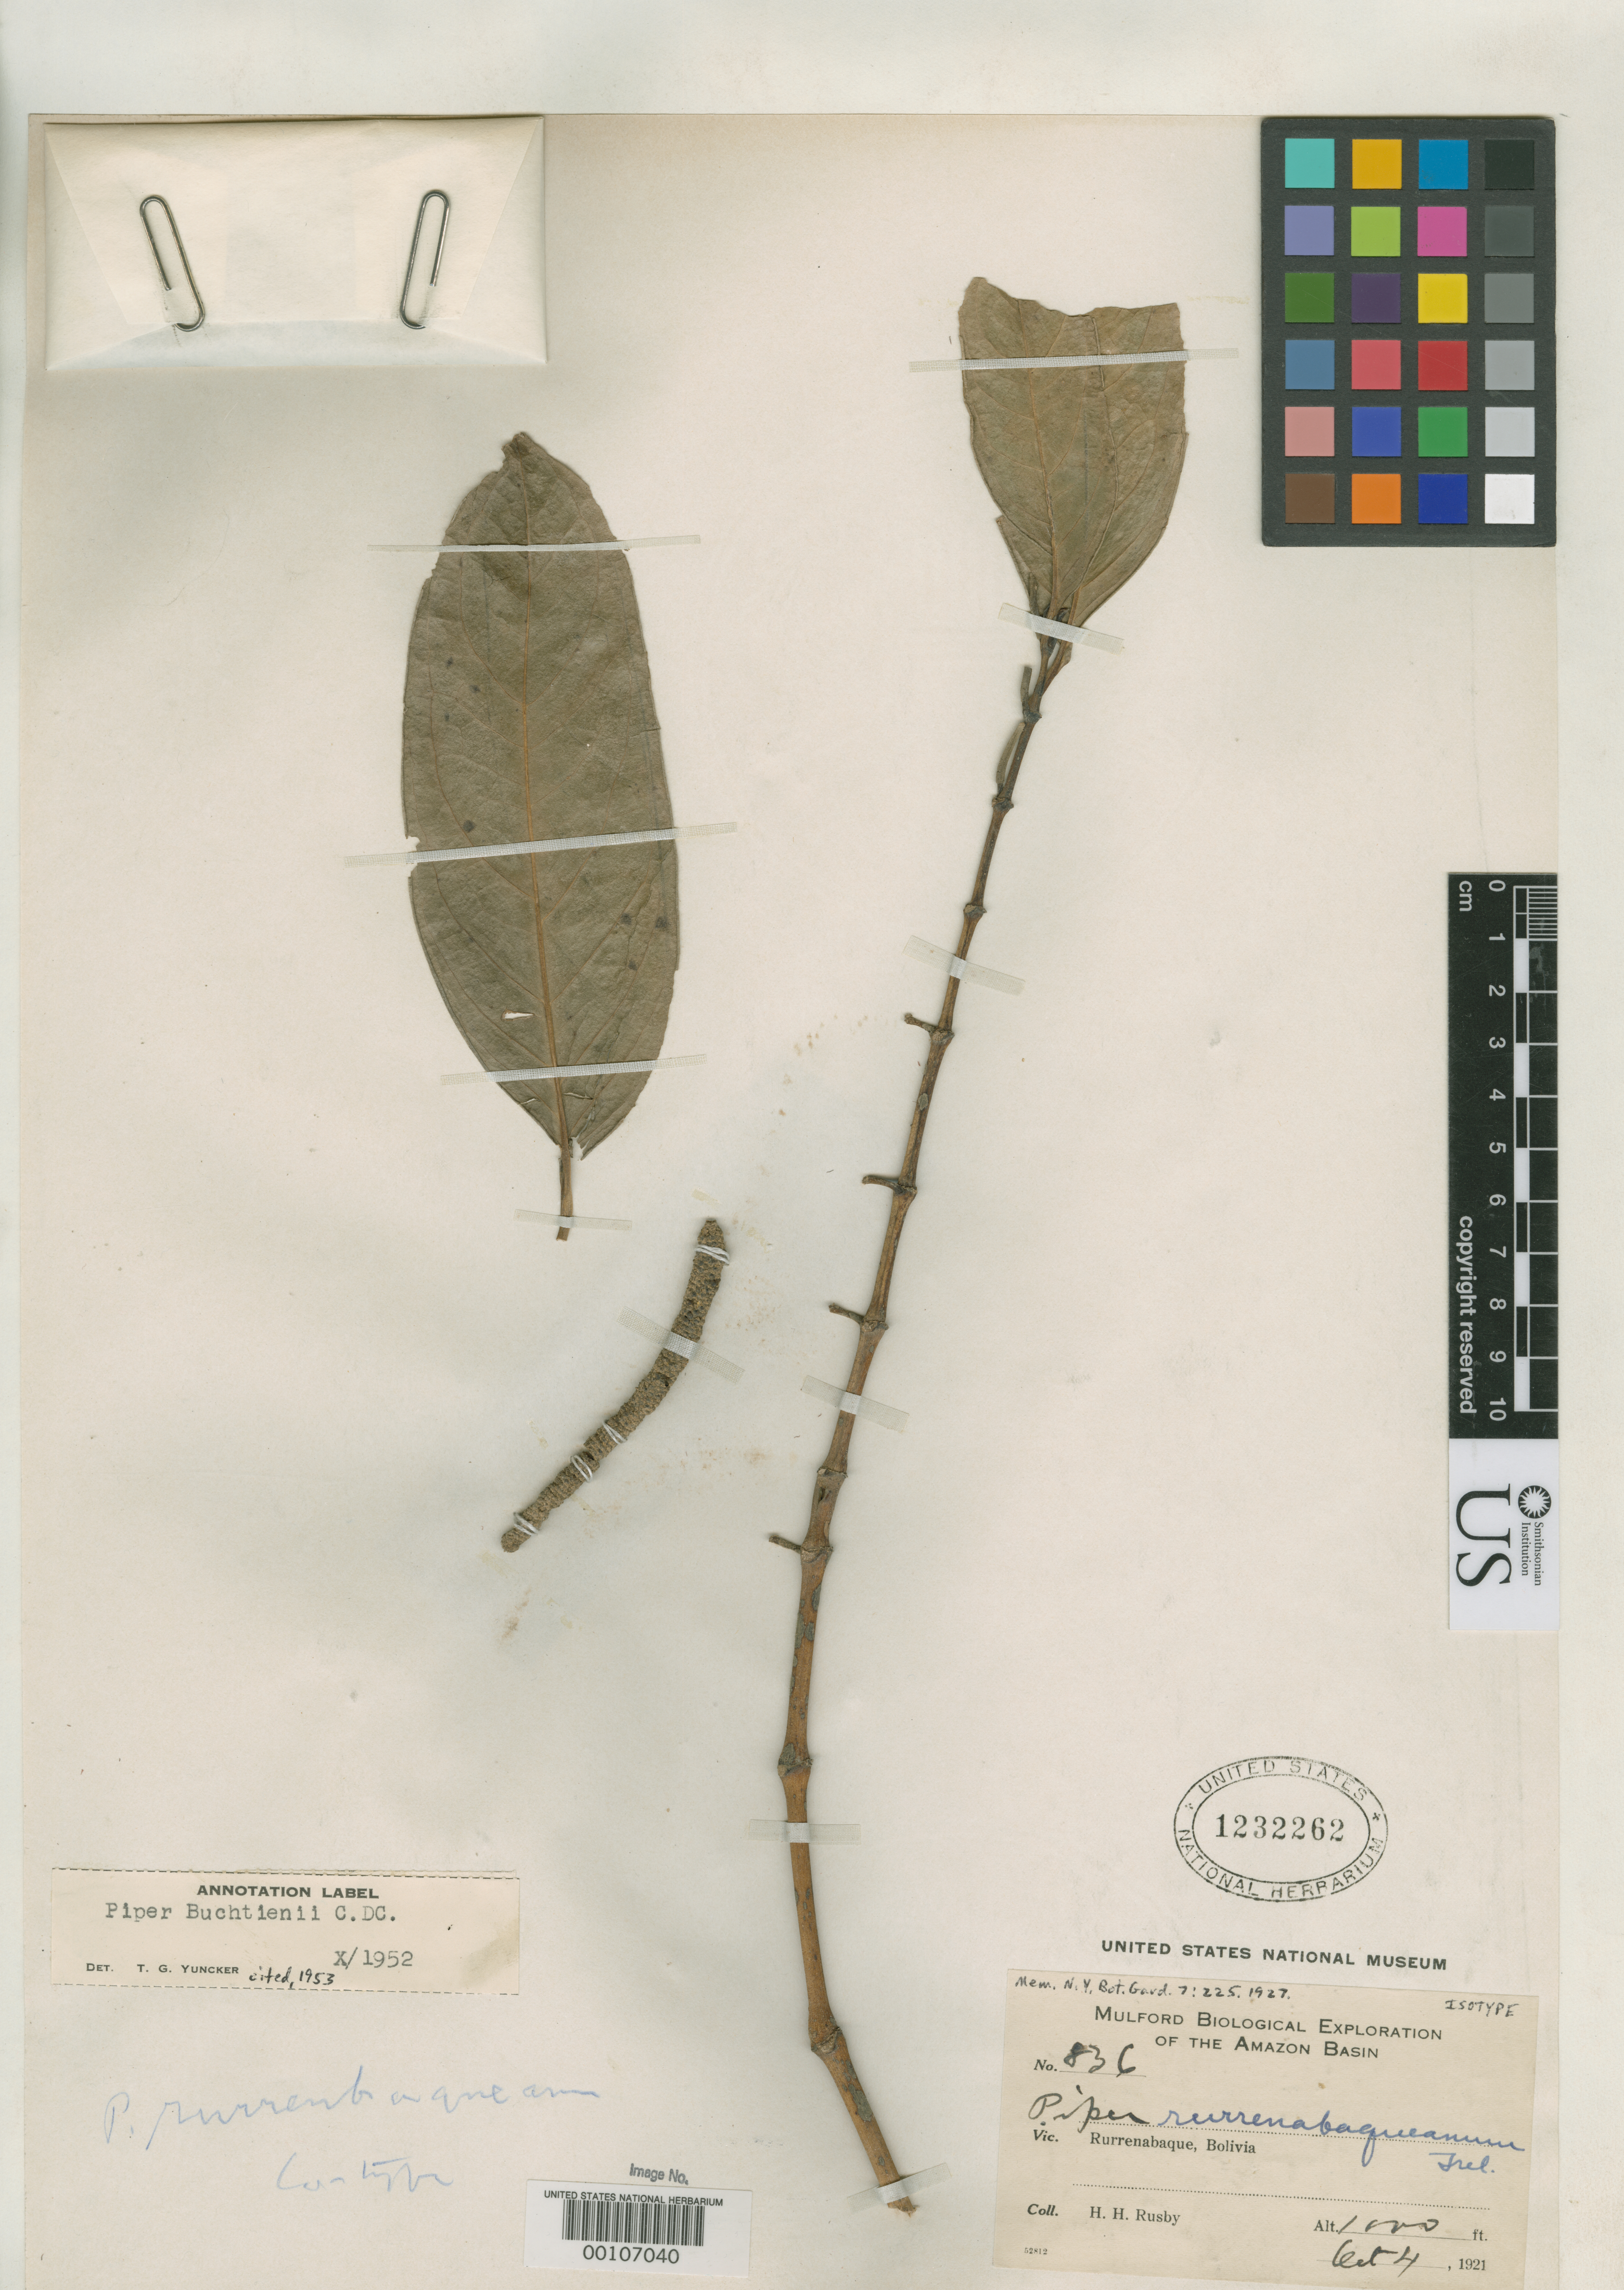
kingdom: Plantae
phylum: Tracheophyta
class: Magnoliopsida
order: Piperales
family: Piperaceae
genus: Piper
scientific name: Piper rurrenbaqueanum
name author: Trel.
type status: Isotype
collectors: H. H. Rusby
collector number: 836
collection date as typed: Oct. 4, 1921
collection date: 1921-10-04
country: Bolivia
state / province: Beni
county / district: José Ballivián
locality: Rurrenabaque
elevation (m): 305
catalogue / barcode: US 1232262